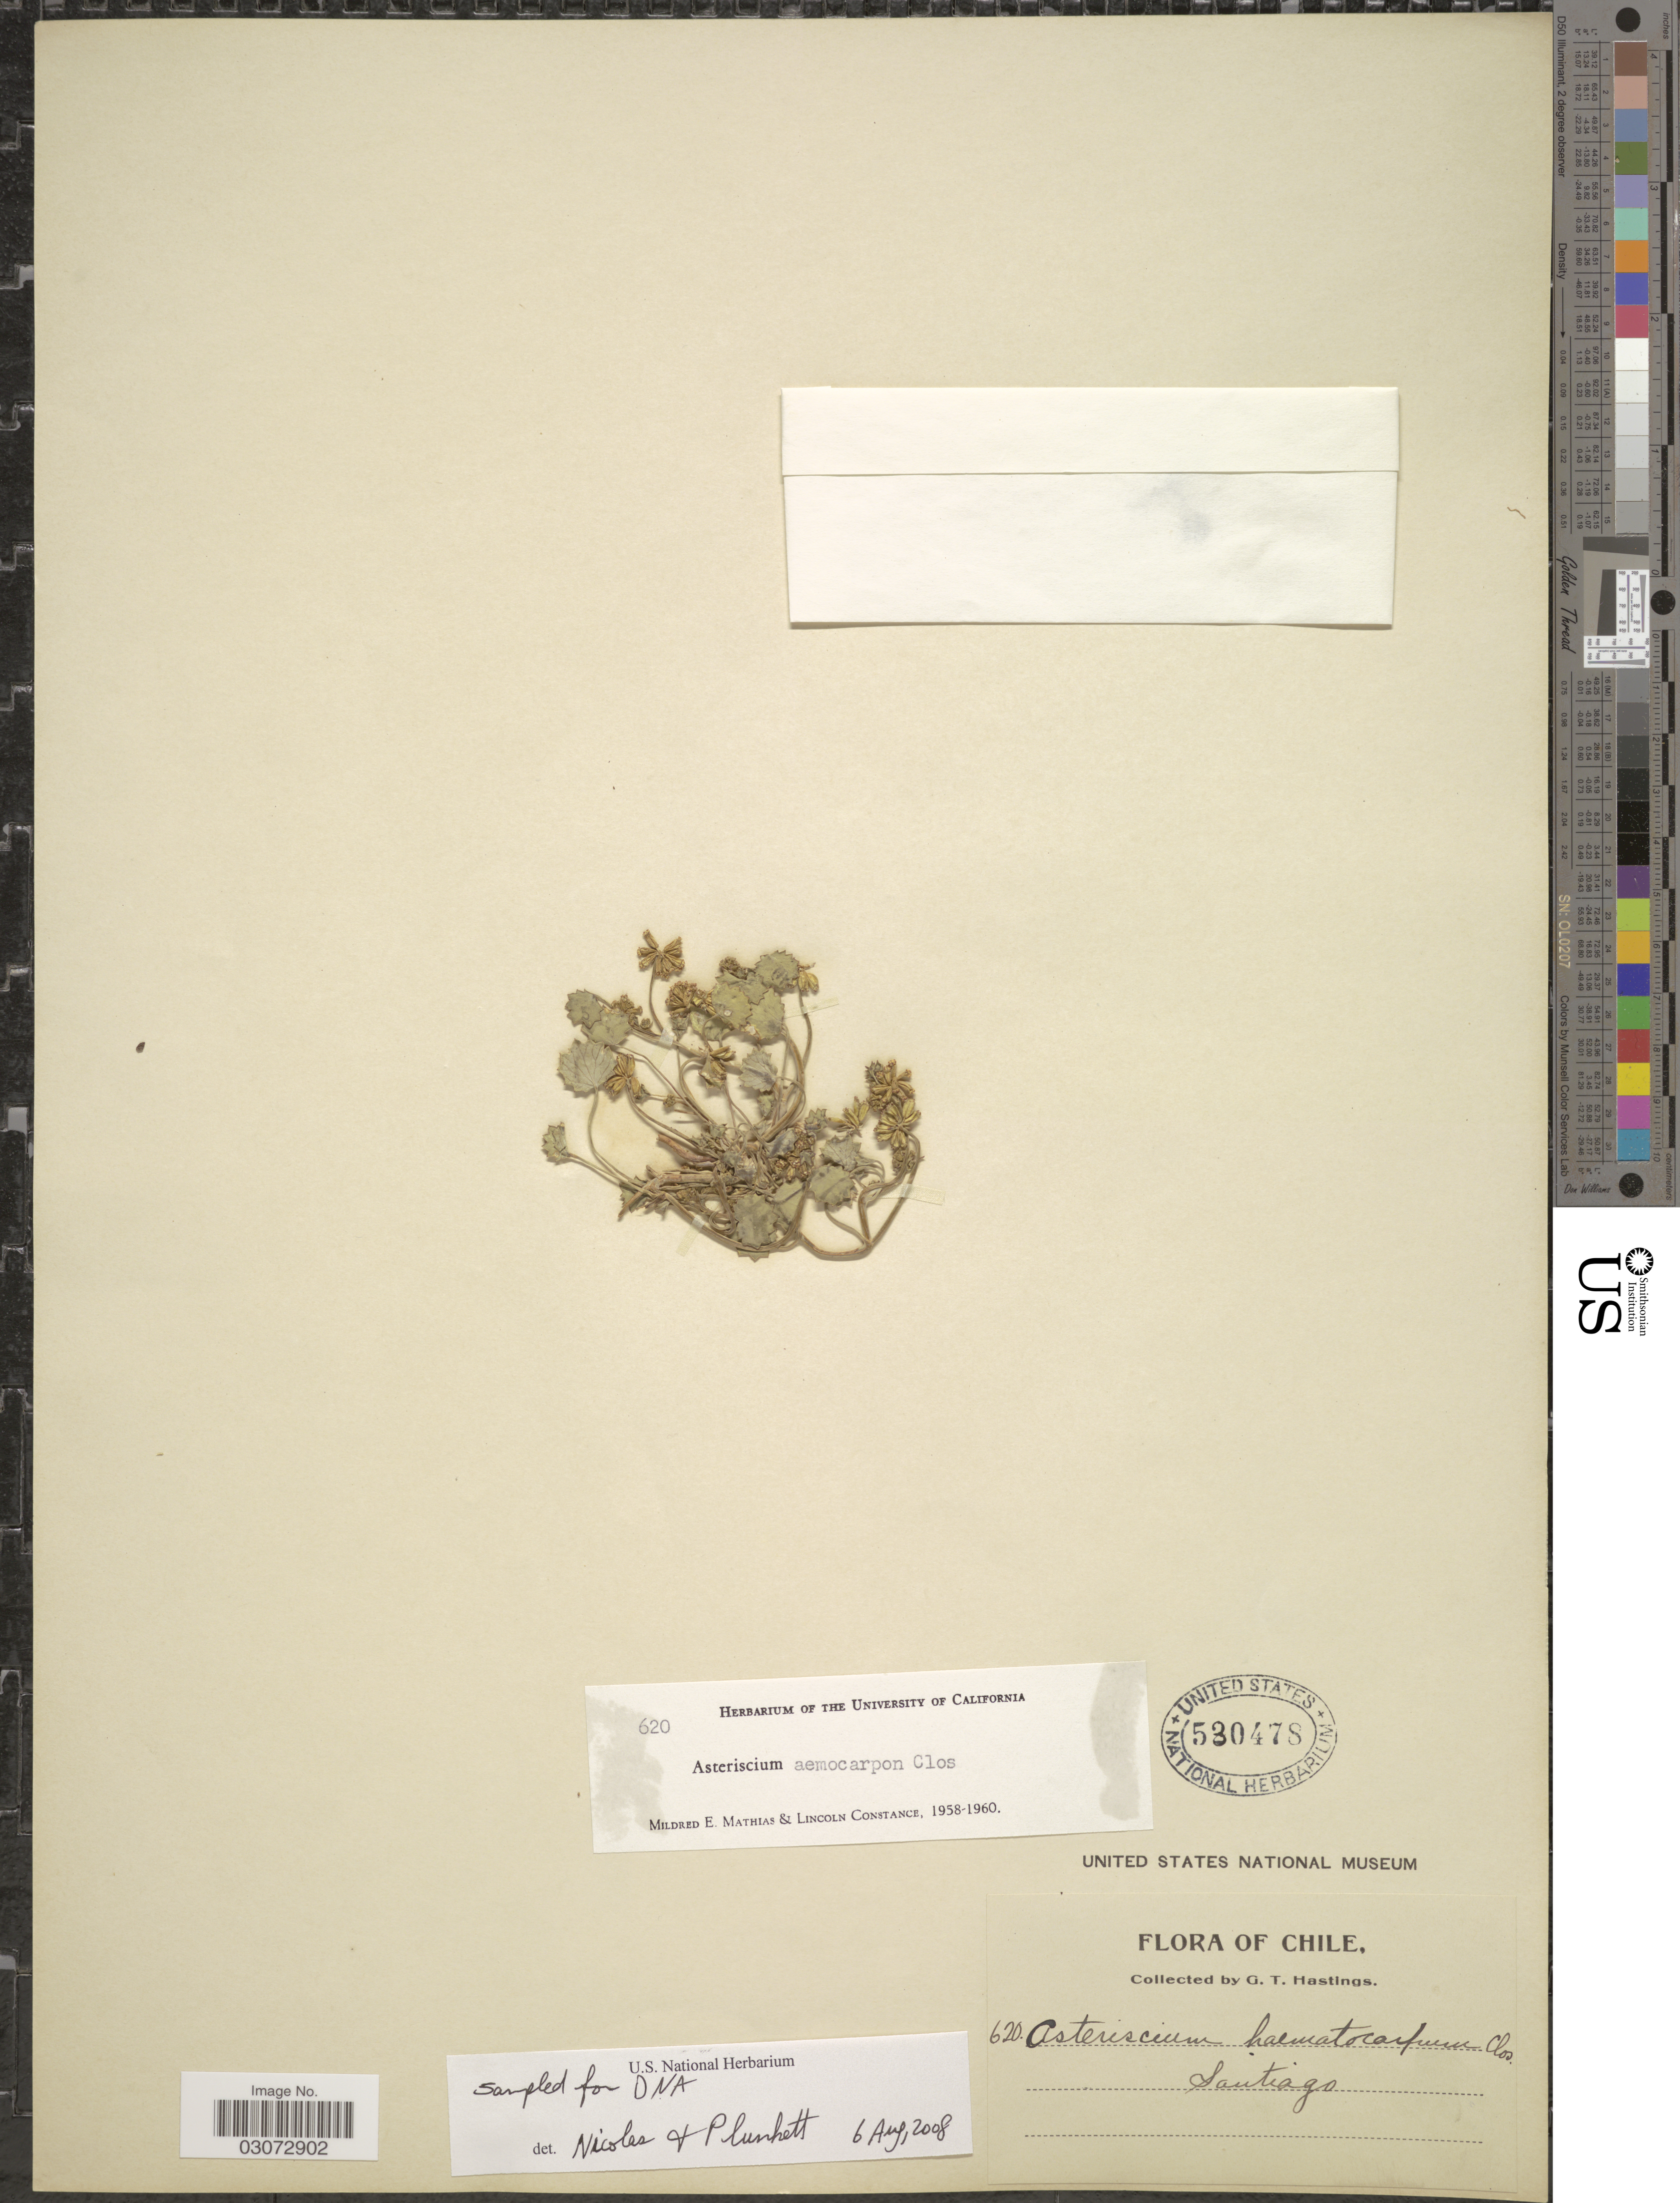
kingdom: Plantae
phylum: Tracheophyta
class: Magnoliopsida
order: Apiales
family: Apiaceae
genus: Asteriscium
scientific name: Asteriscium aemocarpon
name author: Clos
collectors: G. Hastings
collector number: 620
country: Chile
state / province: Región Metropolitana (RM)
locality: Santiago.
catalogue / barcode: US 530478